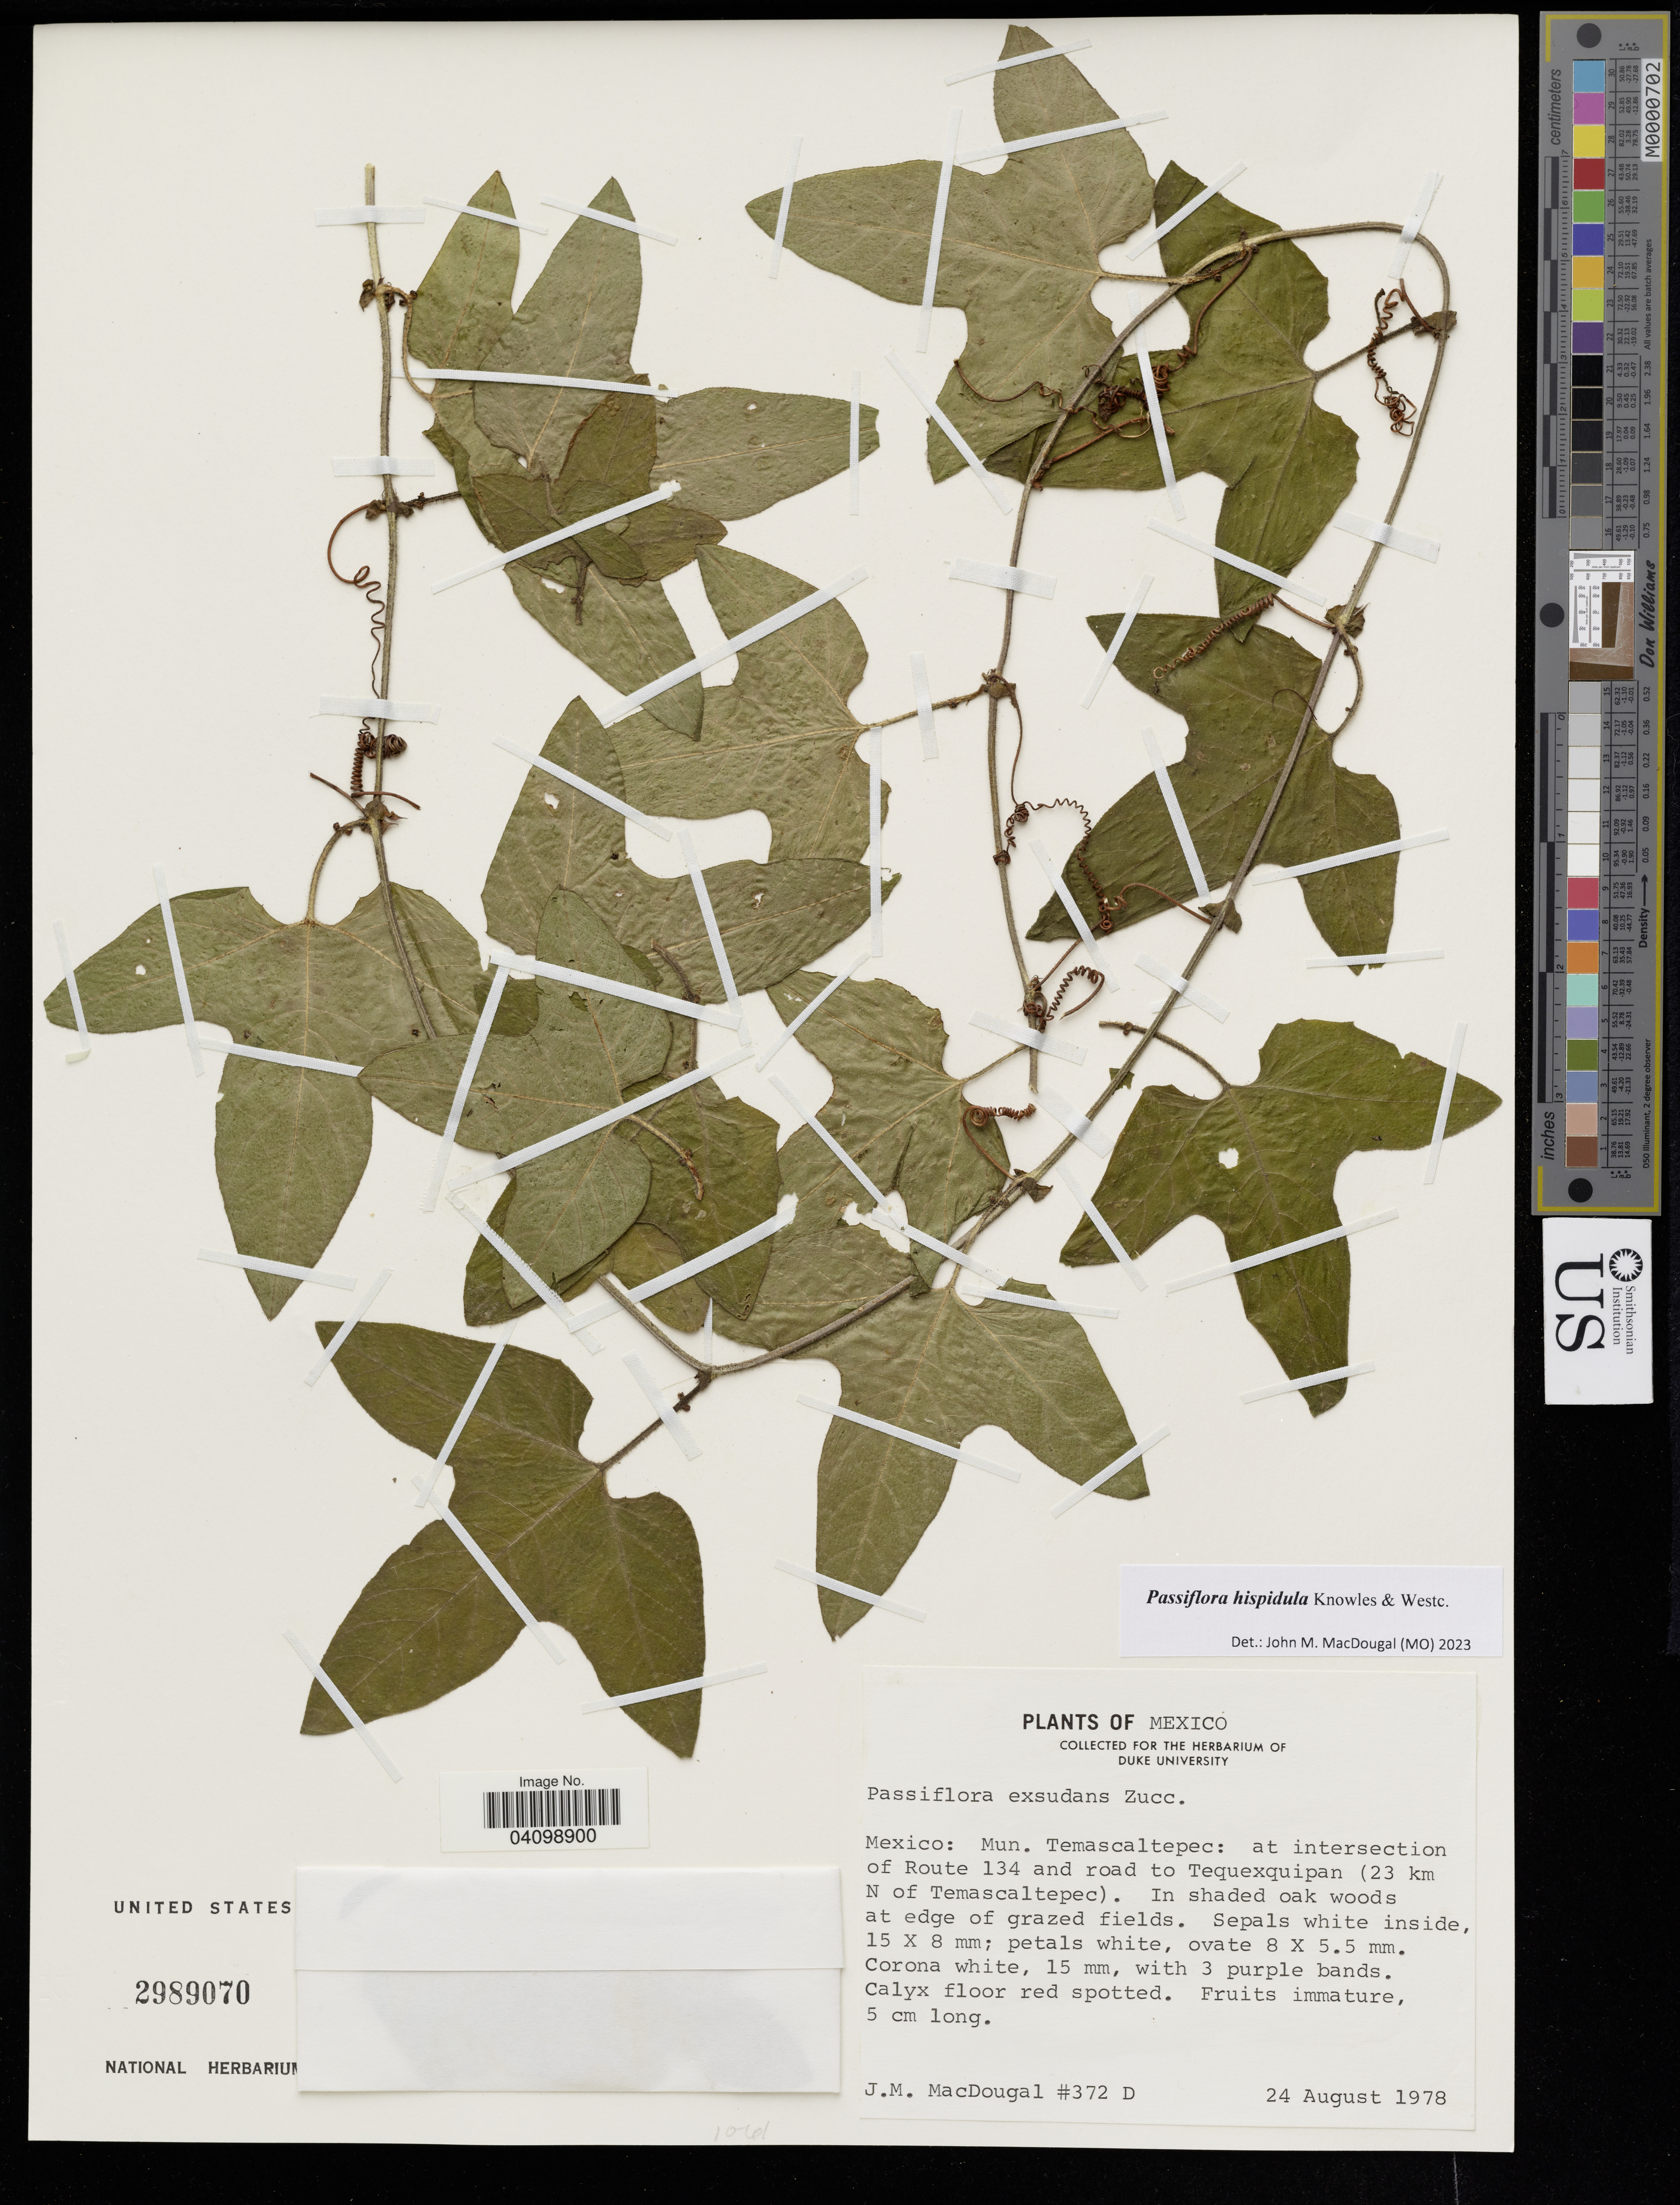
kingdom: Plantae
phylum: Tracheophyta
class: Magnoliopsida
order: Malpighiales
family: Passifloraceae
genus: Passiflora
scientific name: Passiflora hispidula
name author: Knowles & Westc.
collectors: J. MacDougall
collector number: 372 D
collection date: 1978-08-24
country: Mexico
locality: Mun. Temascaltepec: at intersection of Route 134 and road to Tequexquipan (23 km N of Temascaltepec).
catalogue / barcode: US 2989070